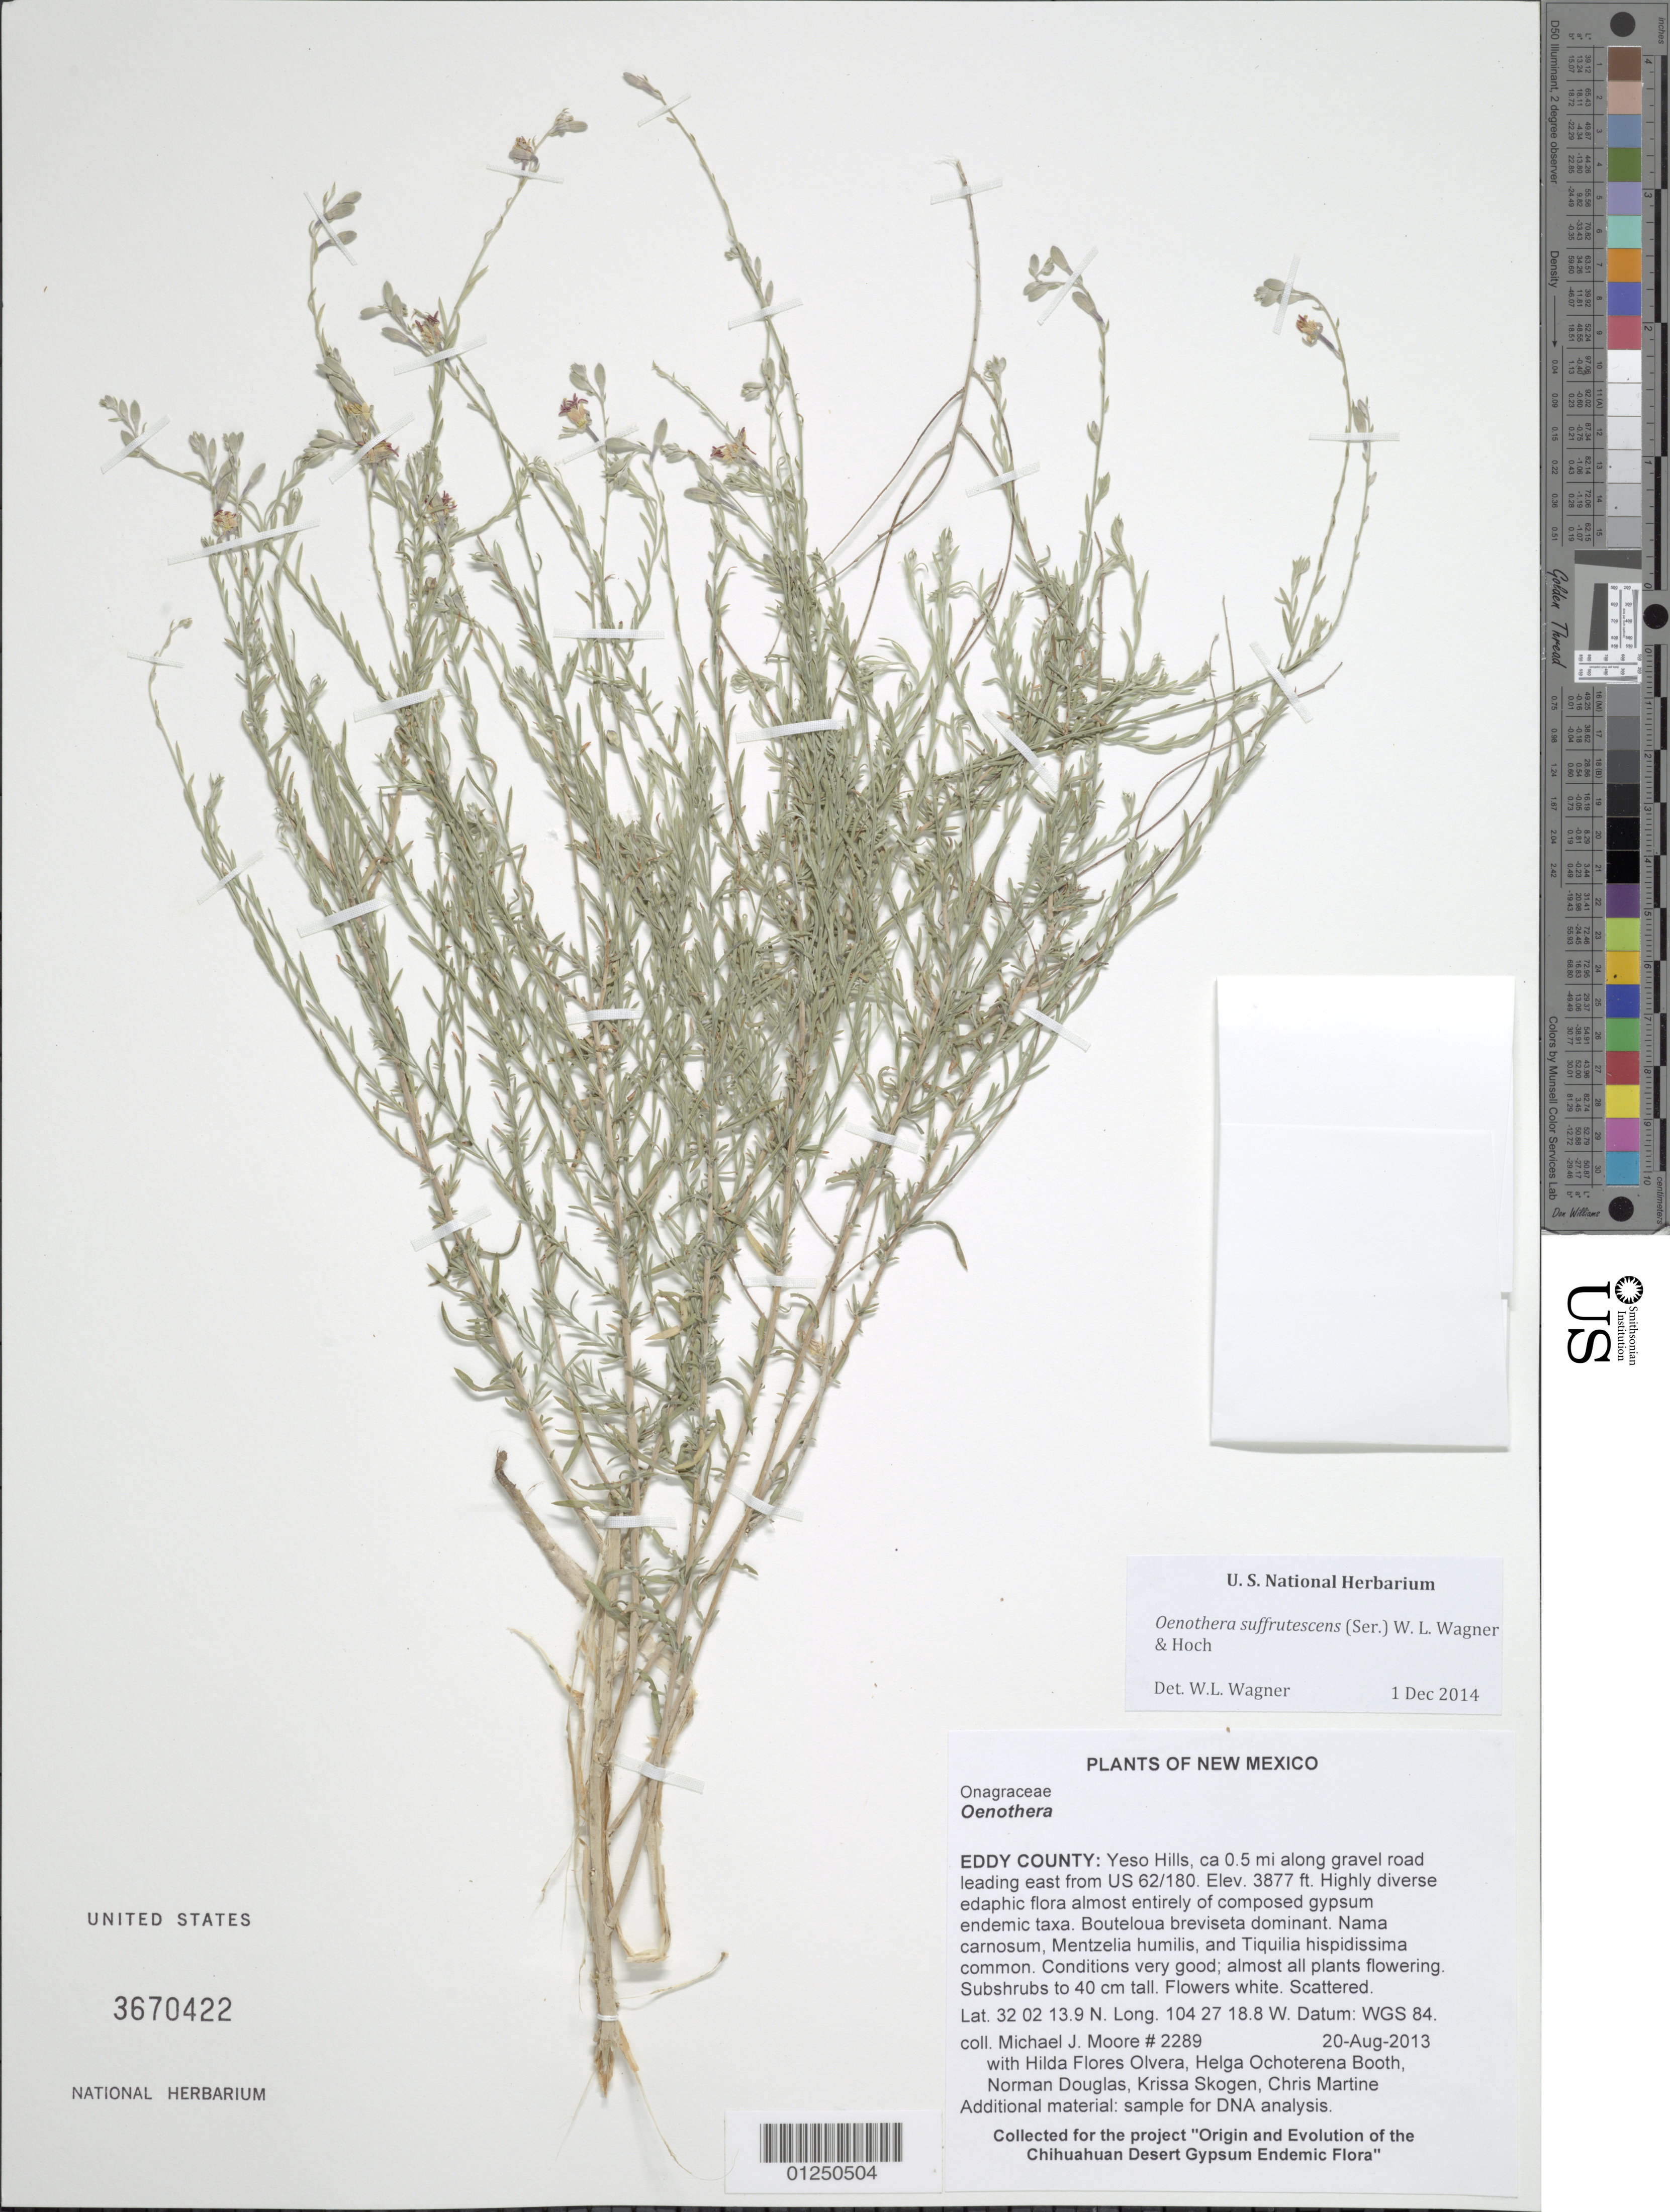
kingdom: Plantae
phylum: Tracheophyta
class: Magnoliopsida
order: Myrtales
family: Onagraceae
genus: Oenothera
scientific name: Oenothera suffrutescens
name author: (Ser.) W.L. Wagner & Hoch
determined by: Wagner, W. L., (BOT), Smithsonian Institution - National Museum of Natural History (UNITED STATES)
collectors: M. J. Moore, H. Flores Olvera, H. Ochoterena-Booth, N. Douglas, K. Skogen & C. Martine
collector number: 2289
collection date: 2009-08-19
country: United States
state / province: New Mexico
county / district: Eddy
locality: Yeso Hills, ca 0.5 mi along gravel road leading east from US 62/180.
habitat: Highly diverse edaphic flora almost entirely of composed gypsum endemic taxa. Bouteloua breviseta dominant. Nama carnosum, Mentzelia humilis, and Tiquilia hispidissima common. Conditions very good; almost all plants flowering.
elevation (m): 1182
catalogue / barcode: US 3670422